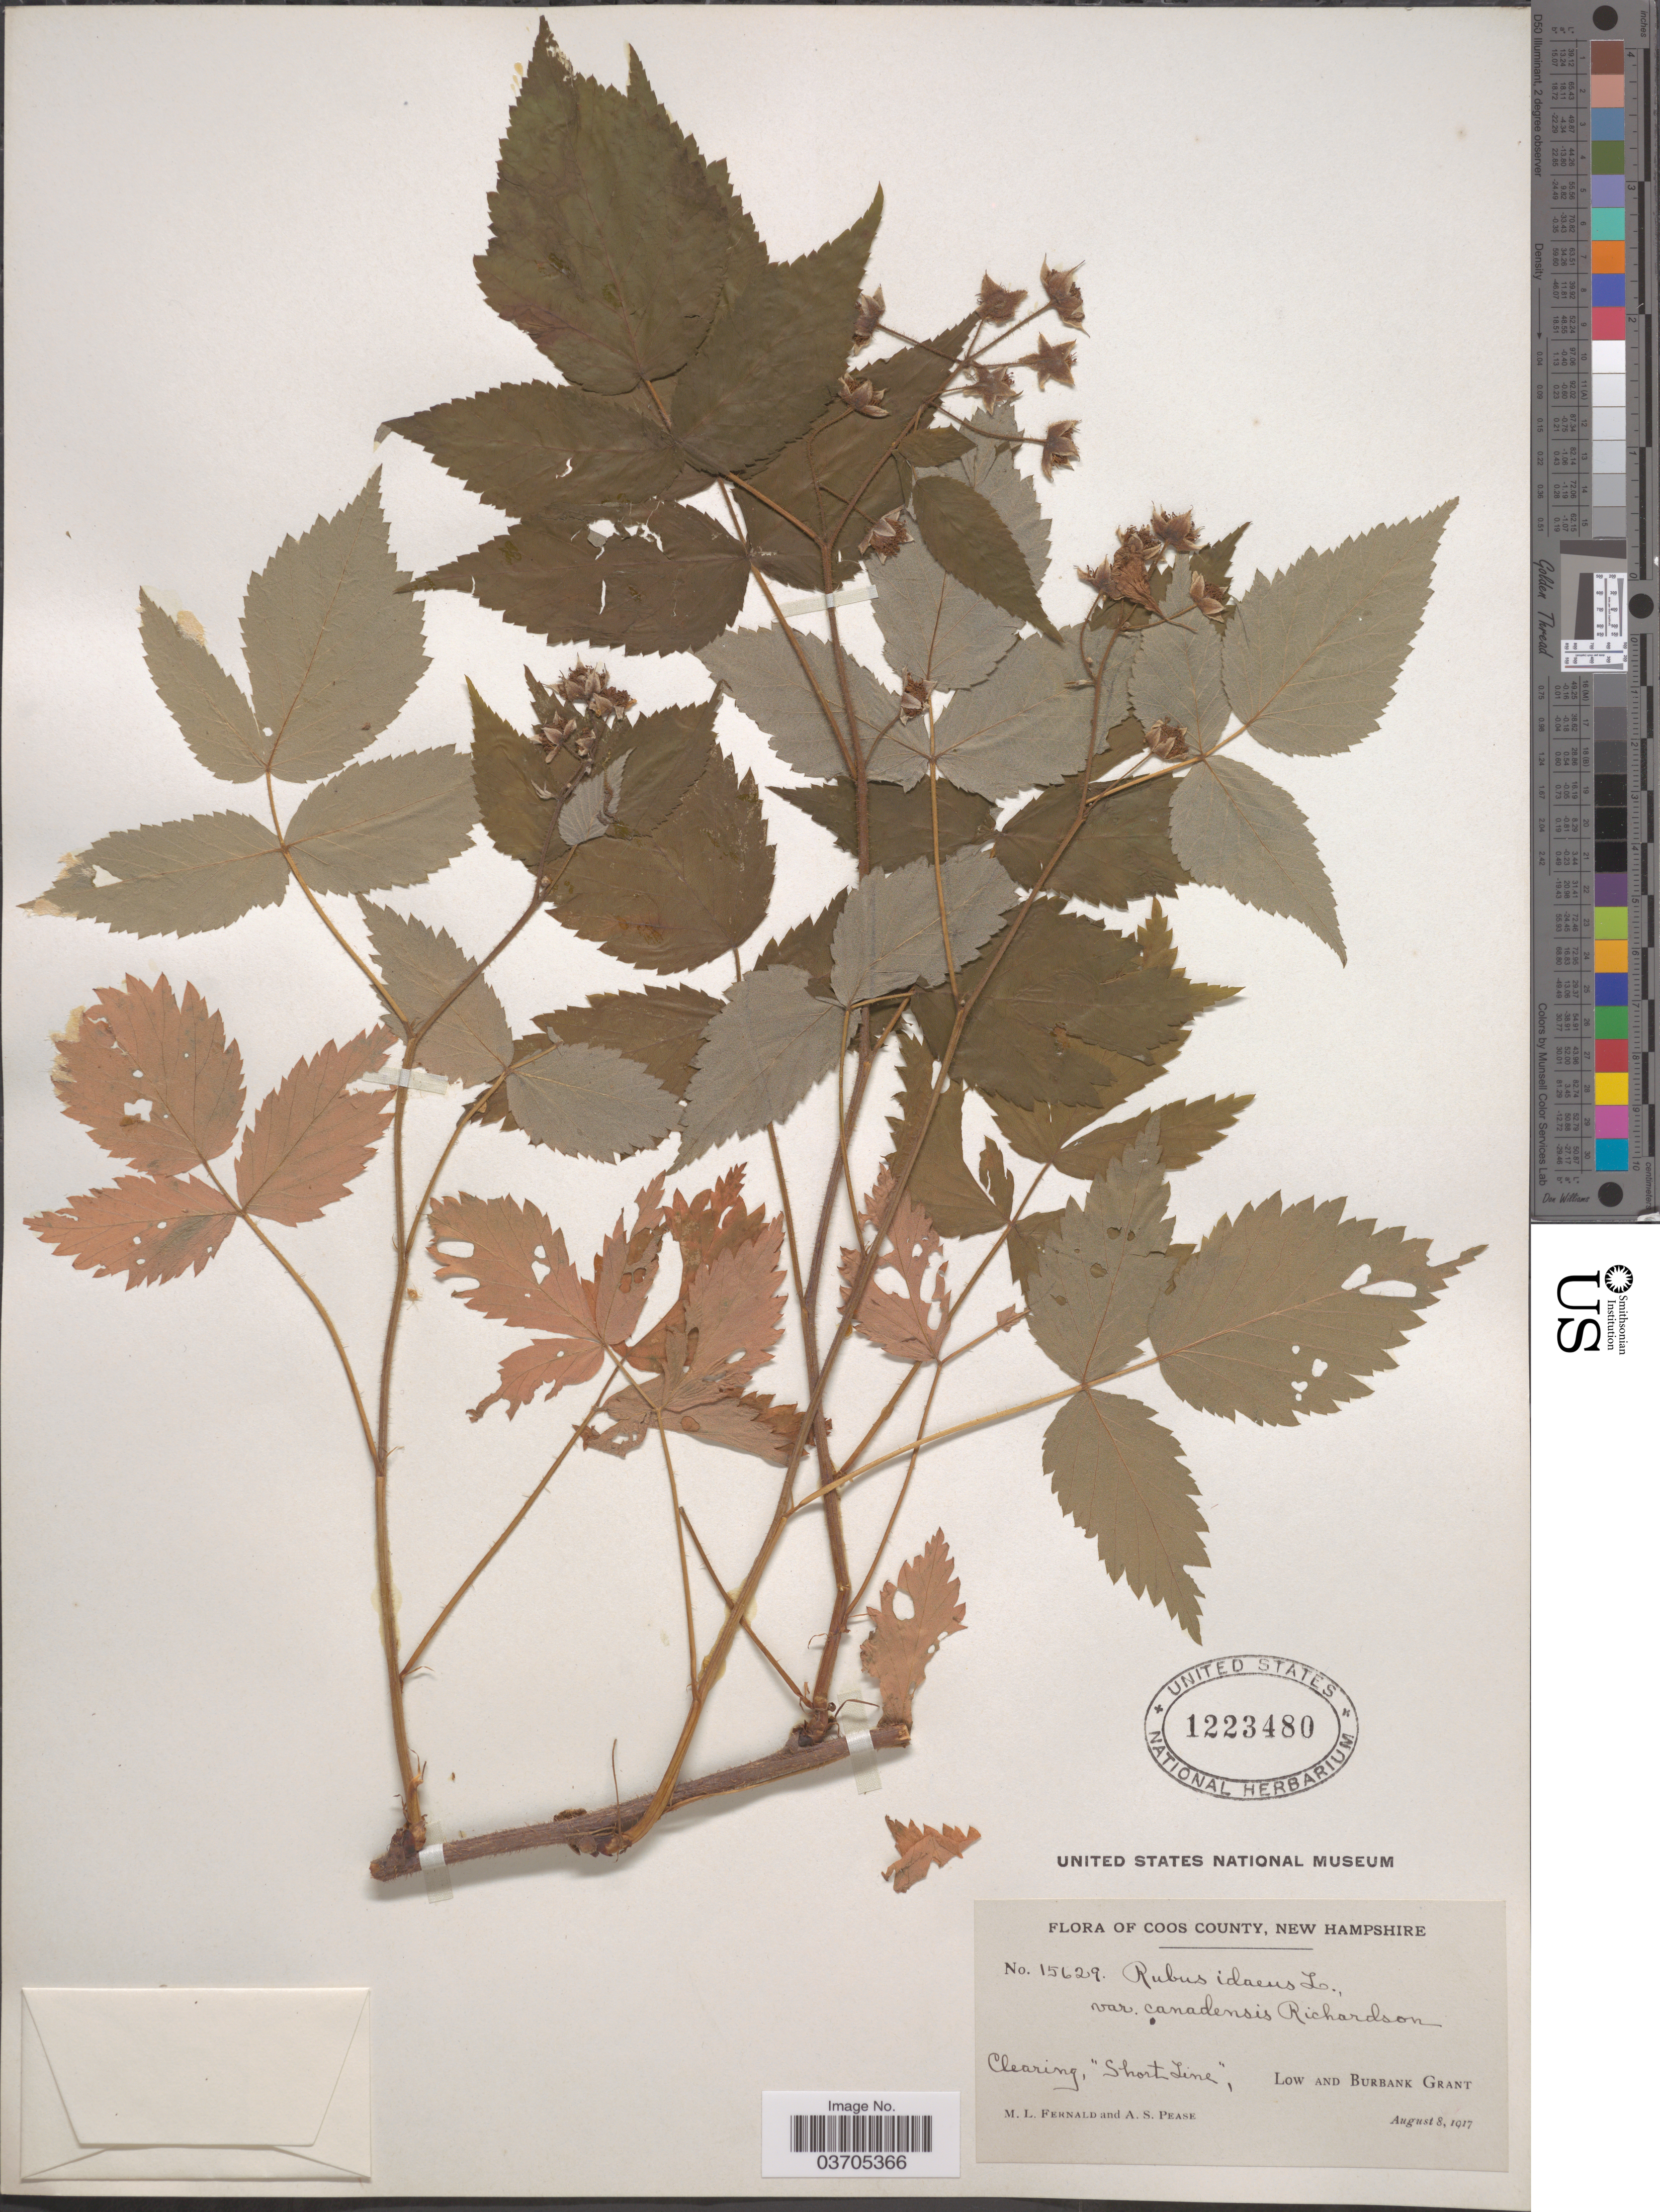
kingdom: Plantae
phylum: Tracheophyta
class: Magnoliopsida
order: Rosales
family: Rosaceae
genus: Rubus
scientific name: Rubus idaeus var. canadensis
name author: Richardson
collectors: M. L. Fernald & A. S. Pease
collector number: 15629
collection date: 1917-08-08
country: United States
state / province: New Hampshire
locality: Coos County. Clearing "Short Line", Low and Burbank Grant.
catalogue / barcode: US 1223480